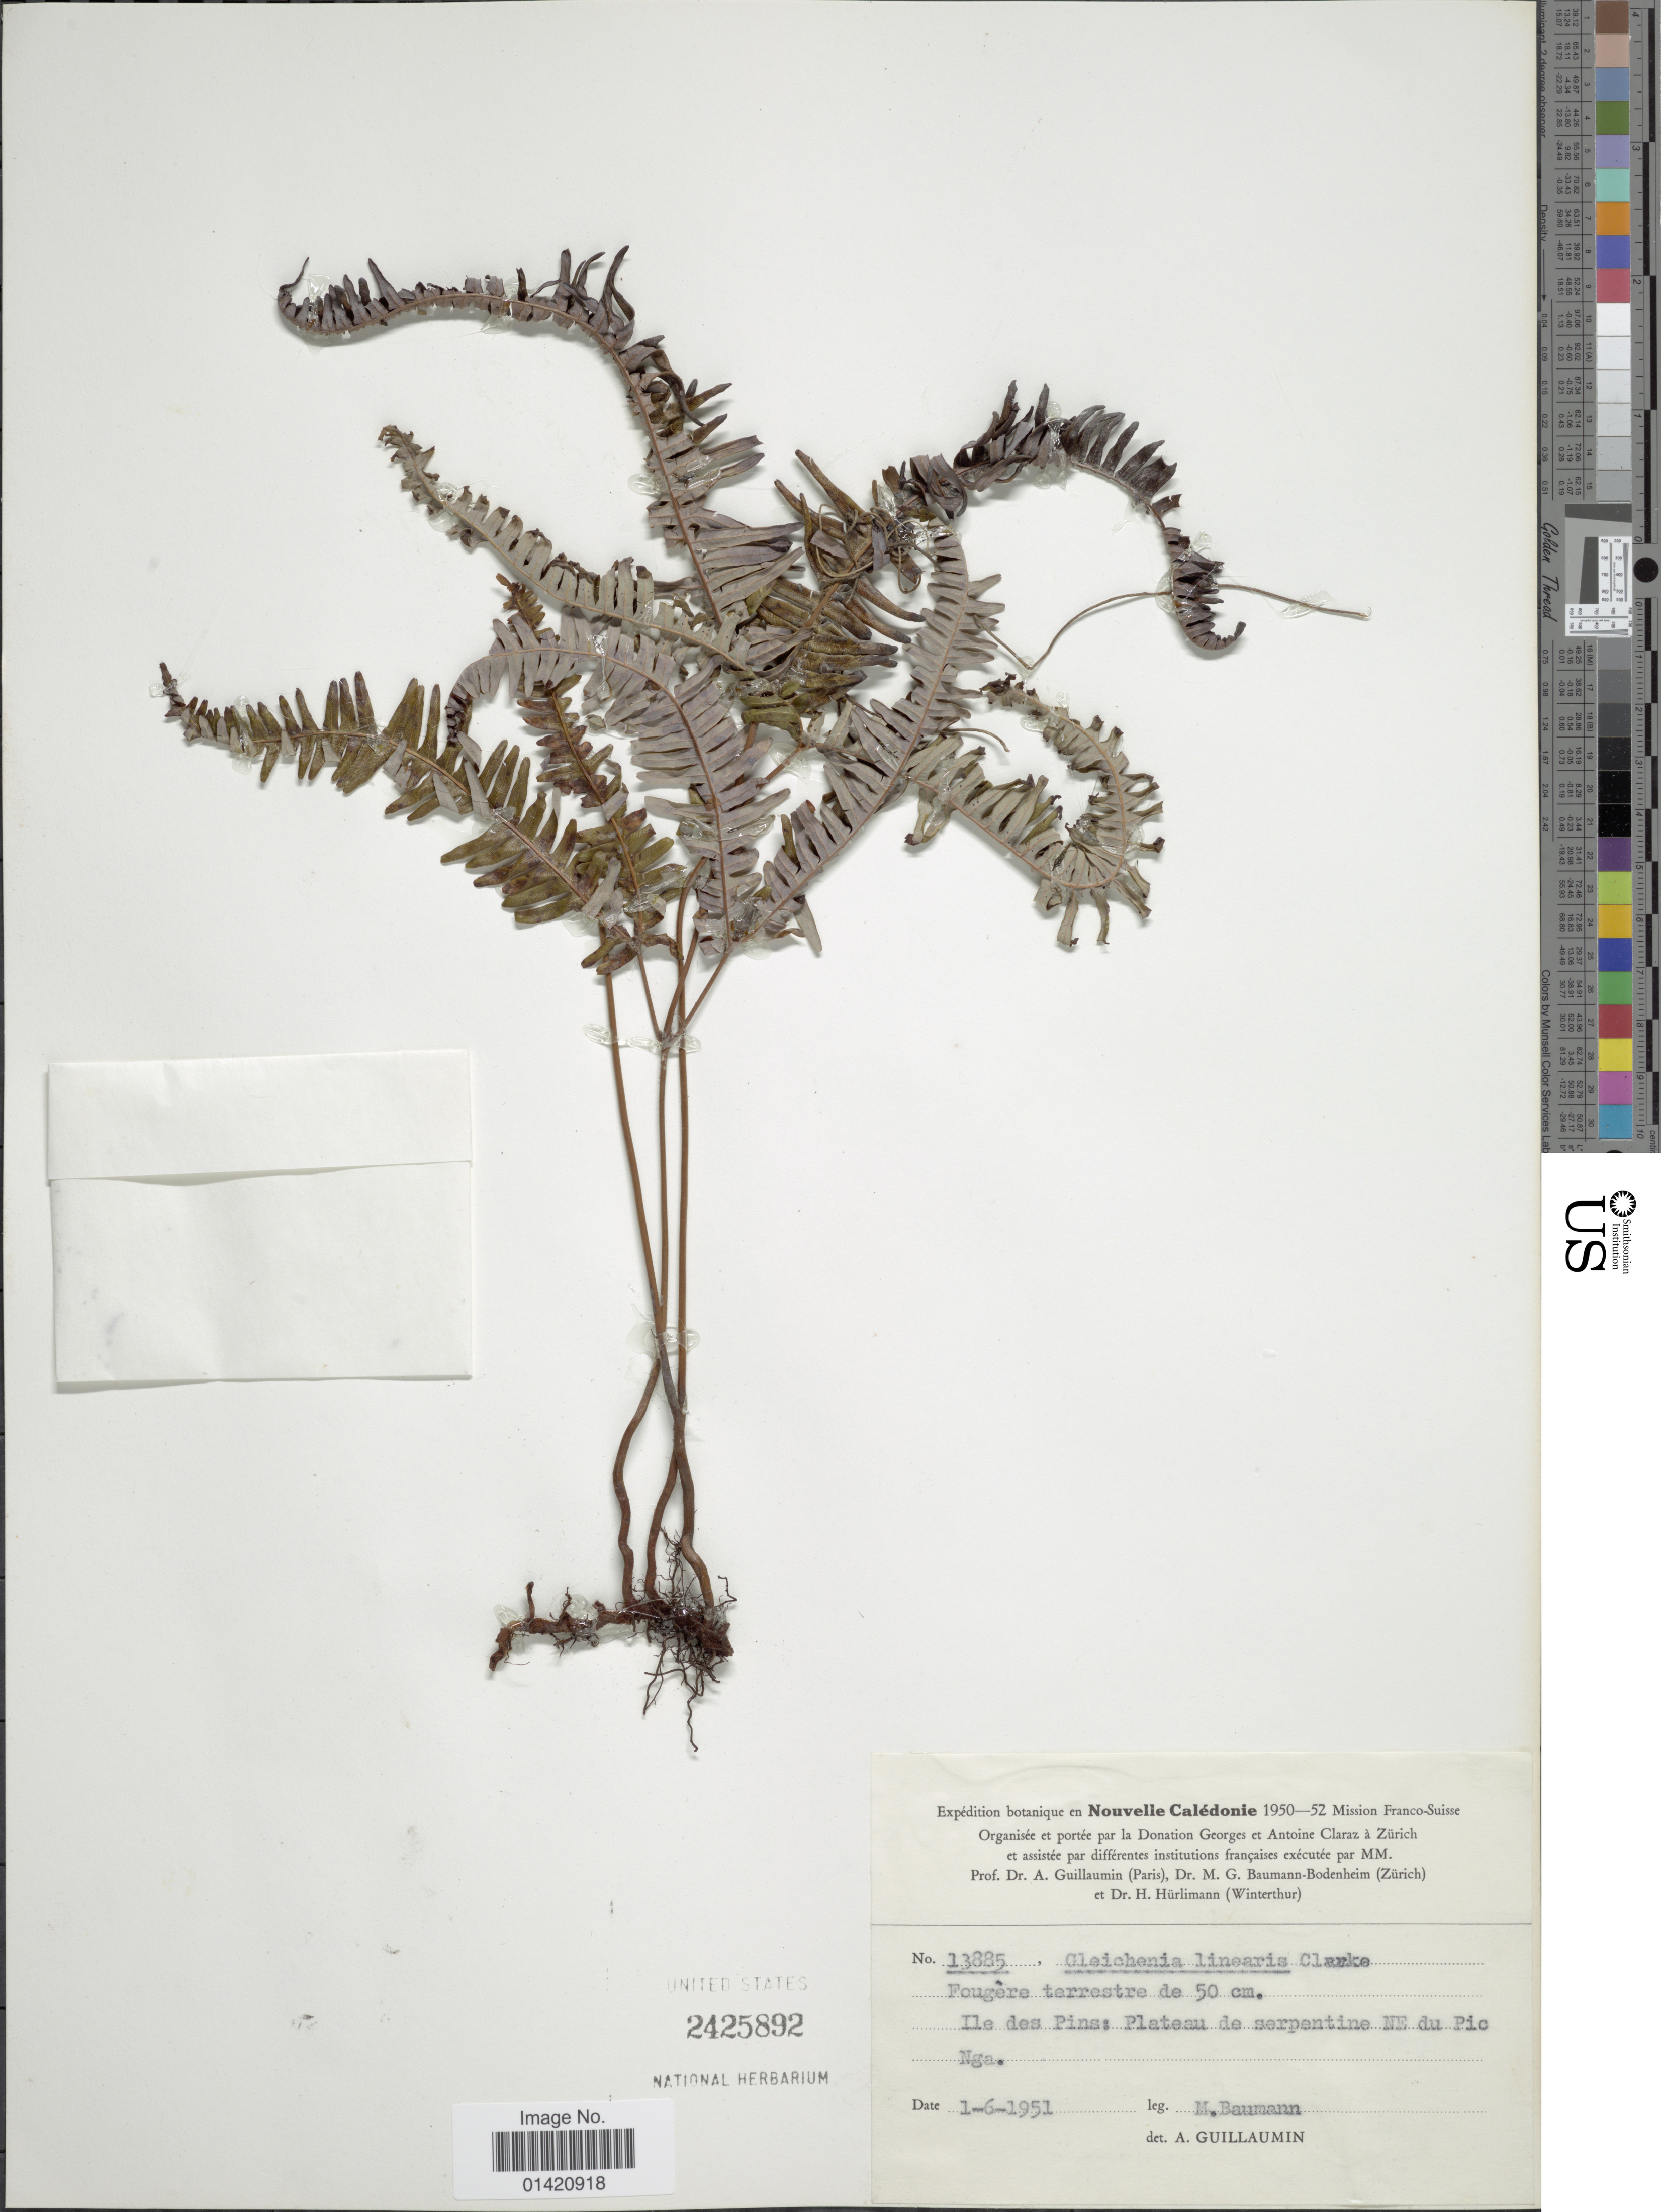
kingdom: Plantae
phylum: Tracheophyta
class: Polypodiopsida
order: Gleicheniales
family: Gleicheniaceae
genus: Dicranopteris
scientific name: Dicranopteris linearis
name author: (Burm. f.) Underw.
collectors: M. Baumann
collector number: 13885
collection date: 1951-06-01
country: New Caledonia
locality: Fougère terrestre, Ile des Pins: Plateau de serpentine NE du Pic Nga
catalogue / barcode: US 2425892